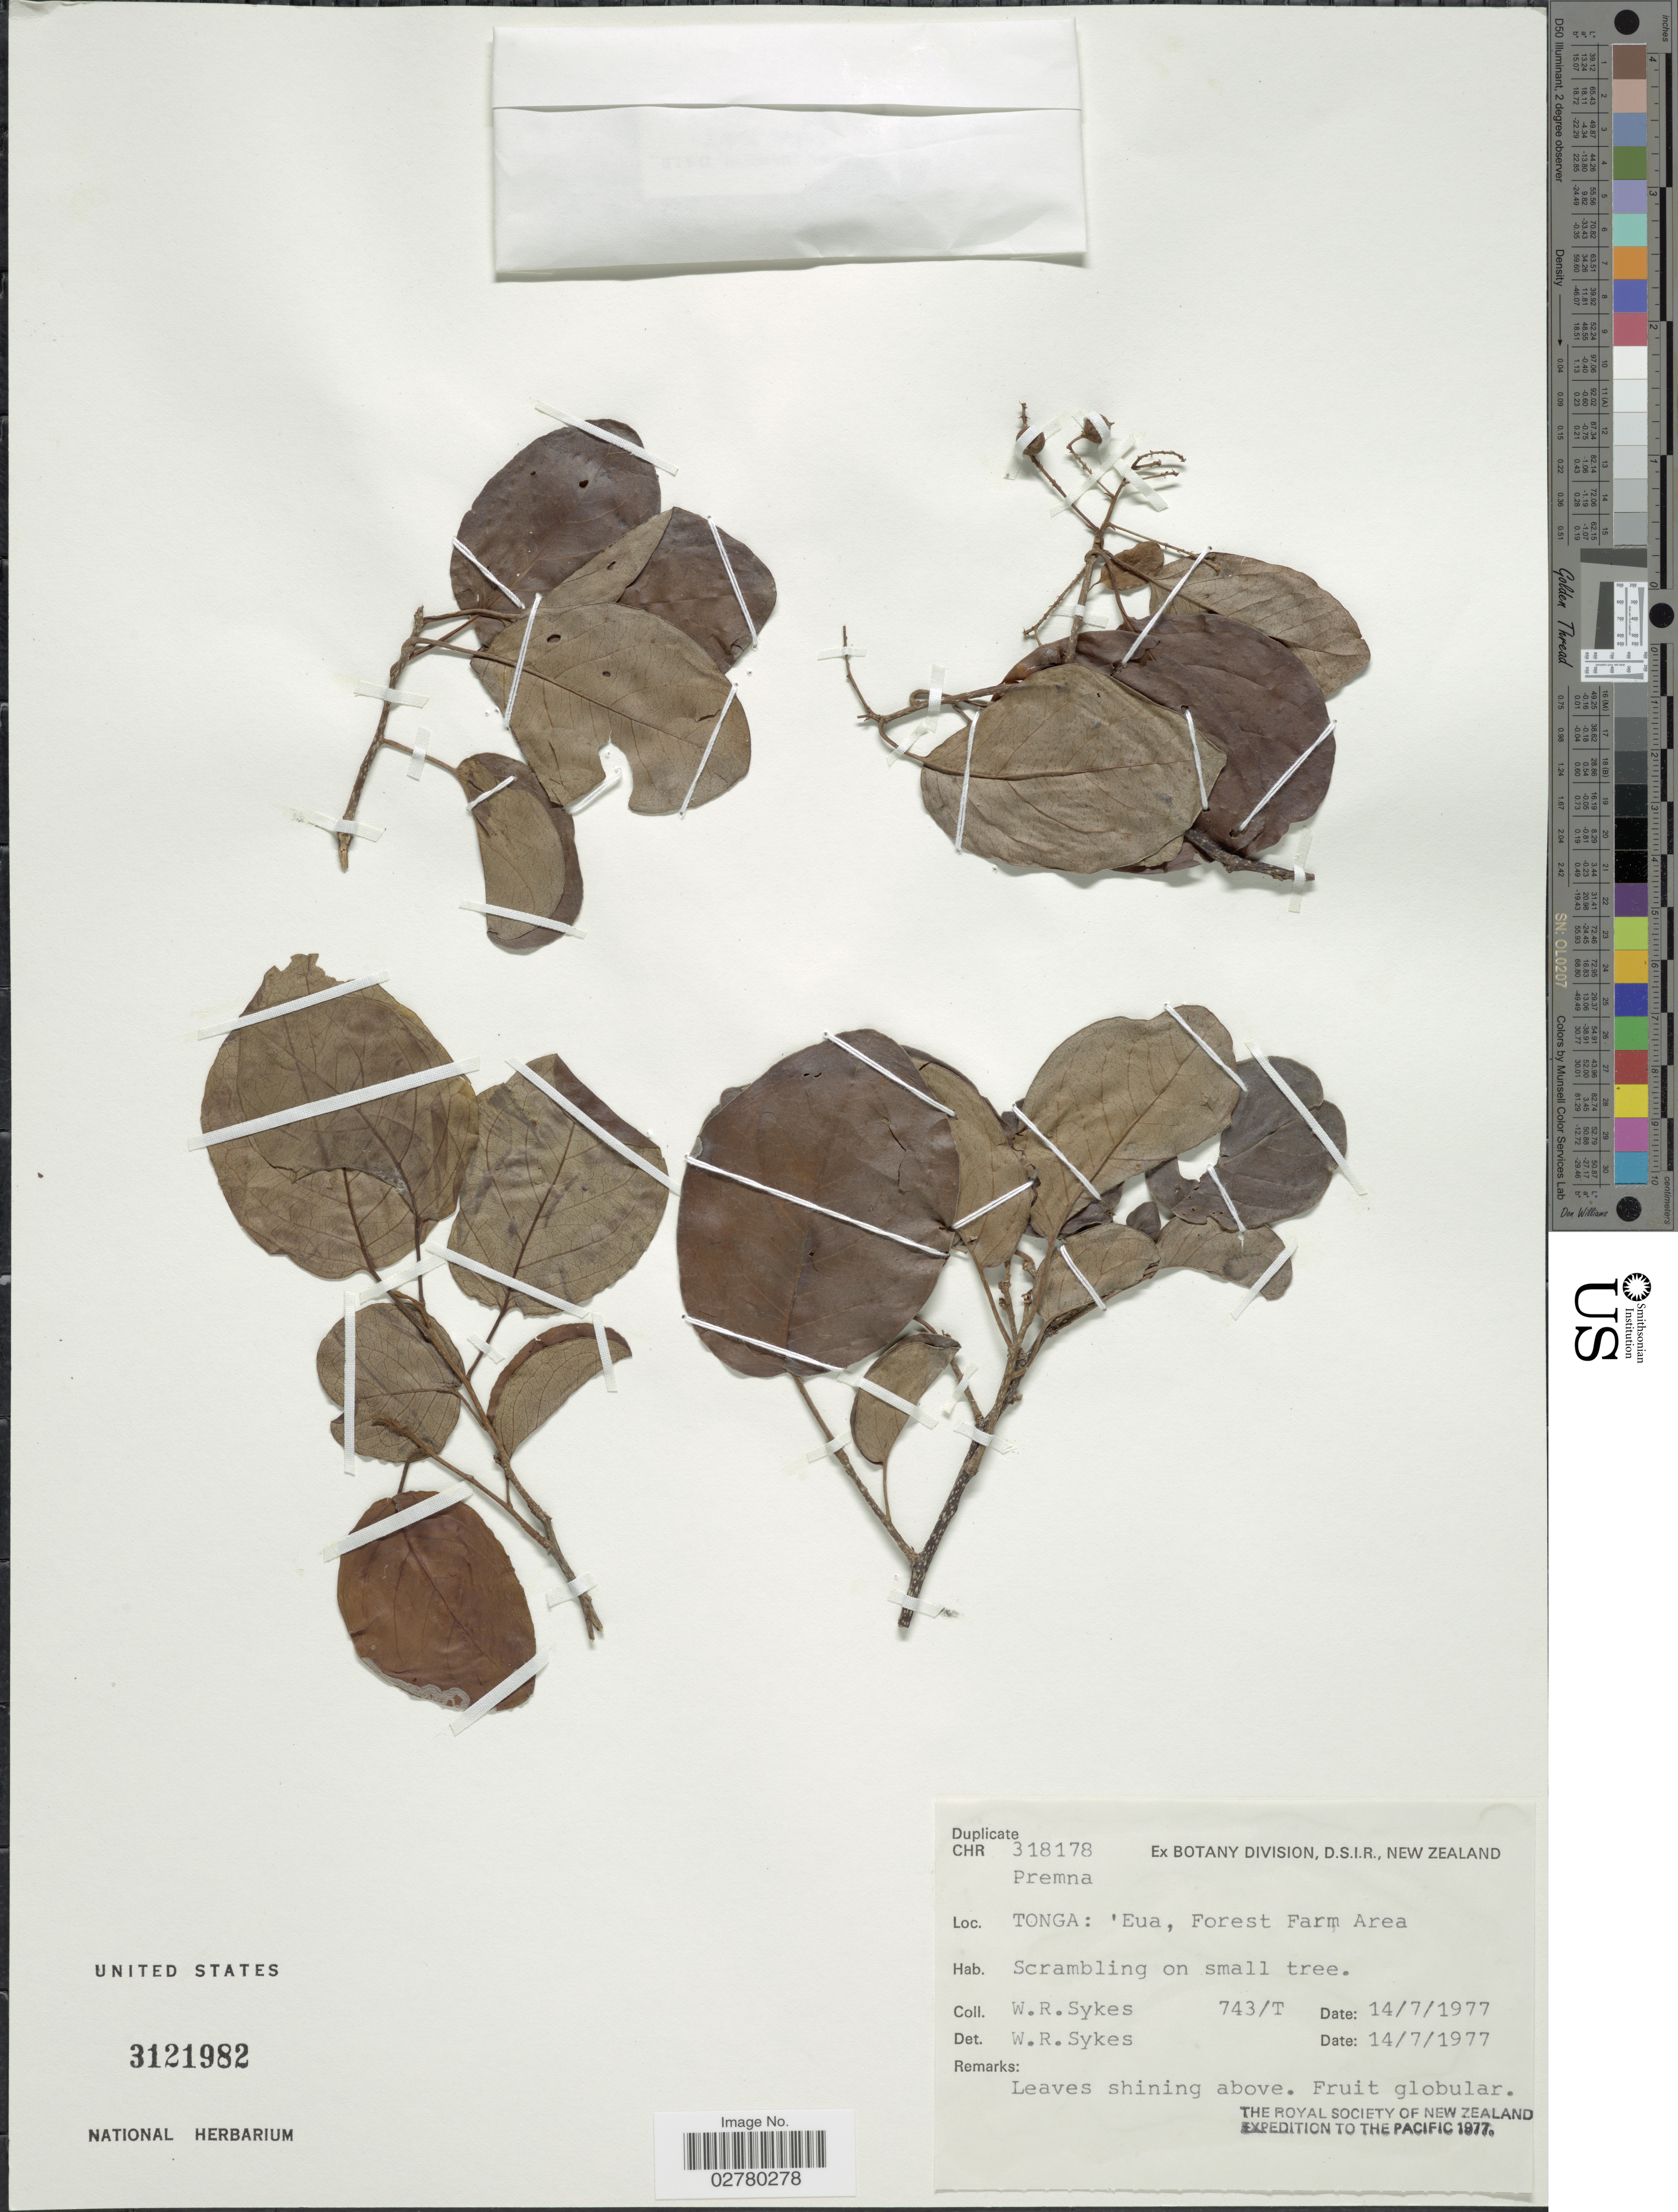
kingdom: Plantae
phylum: Tracheophyta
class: Magnoliopsida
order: Lamiales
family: Lamiaceae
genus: Premna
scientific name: Premna sp.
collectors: W. R. Sykes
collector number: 743/T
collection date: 1977-07-14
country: Tonga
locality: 'Eua, Forest Farm Area.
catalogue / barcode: US 3121982